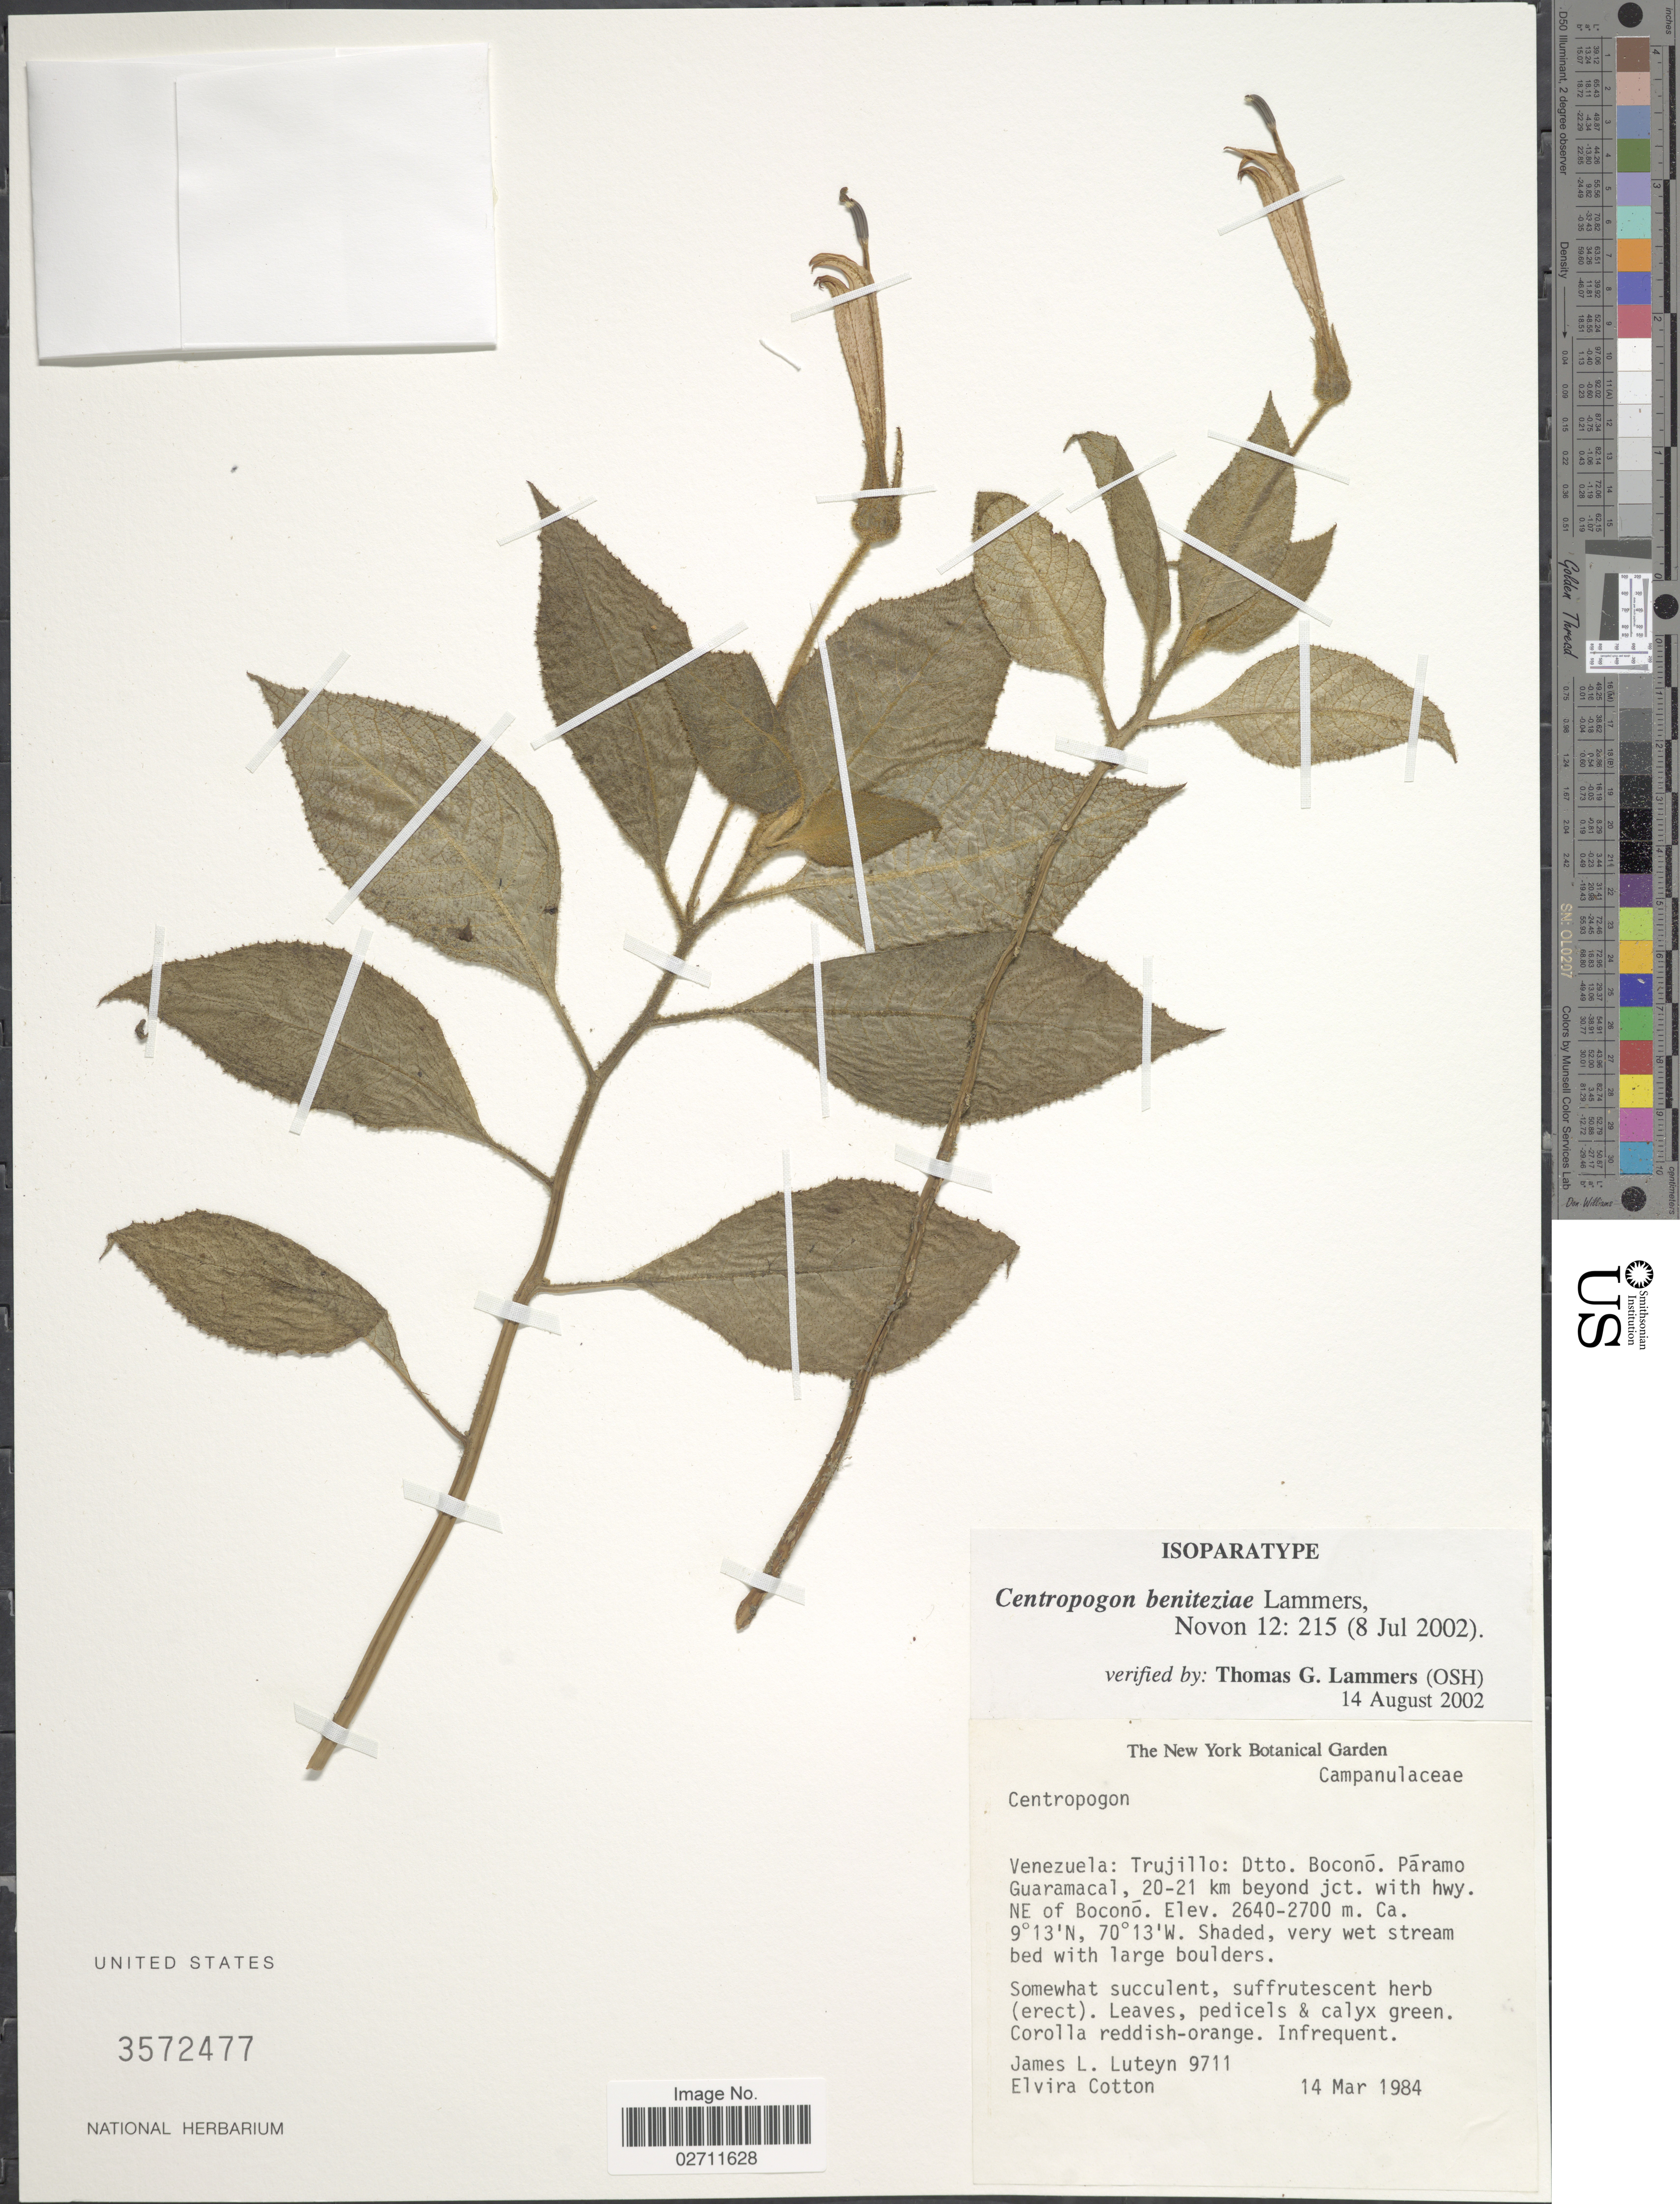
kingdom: Plantae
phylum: Tracheophyta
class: Magnoliopsida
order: Asterales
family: Campanulaceae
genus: Centropogon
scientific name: Centropogon beniteziae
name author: Lammers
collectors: J. L. Luteyn & E. Cotton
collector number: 9711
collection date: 1984-03-14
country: Venezuela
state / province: Trujillo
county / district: Boconó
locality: Paramo de Guaramacal. 20-21 km beyond jct with hwy NE of Bocono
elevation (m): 2640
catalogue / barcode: US 3572477